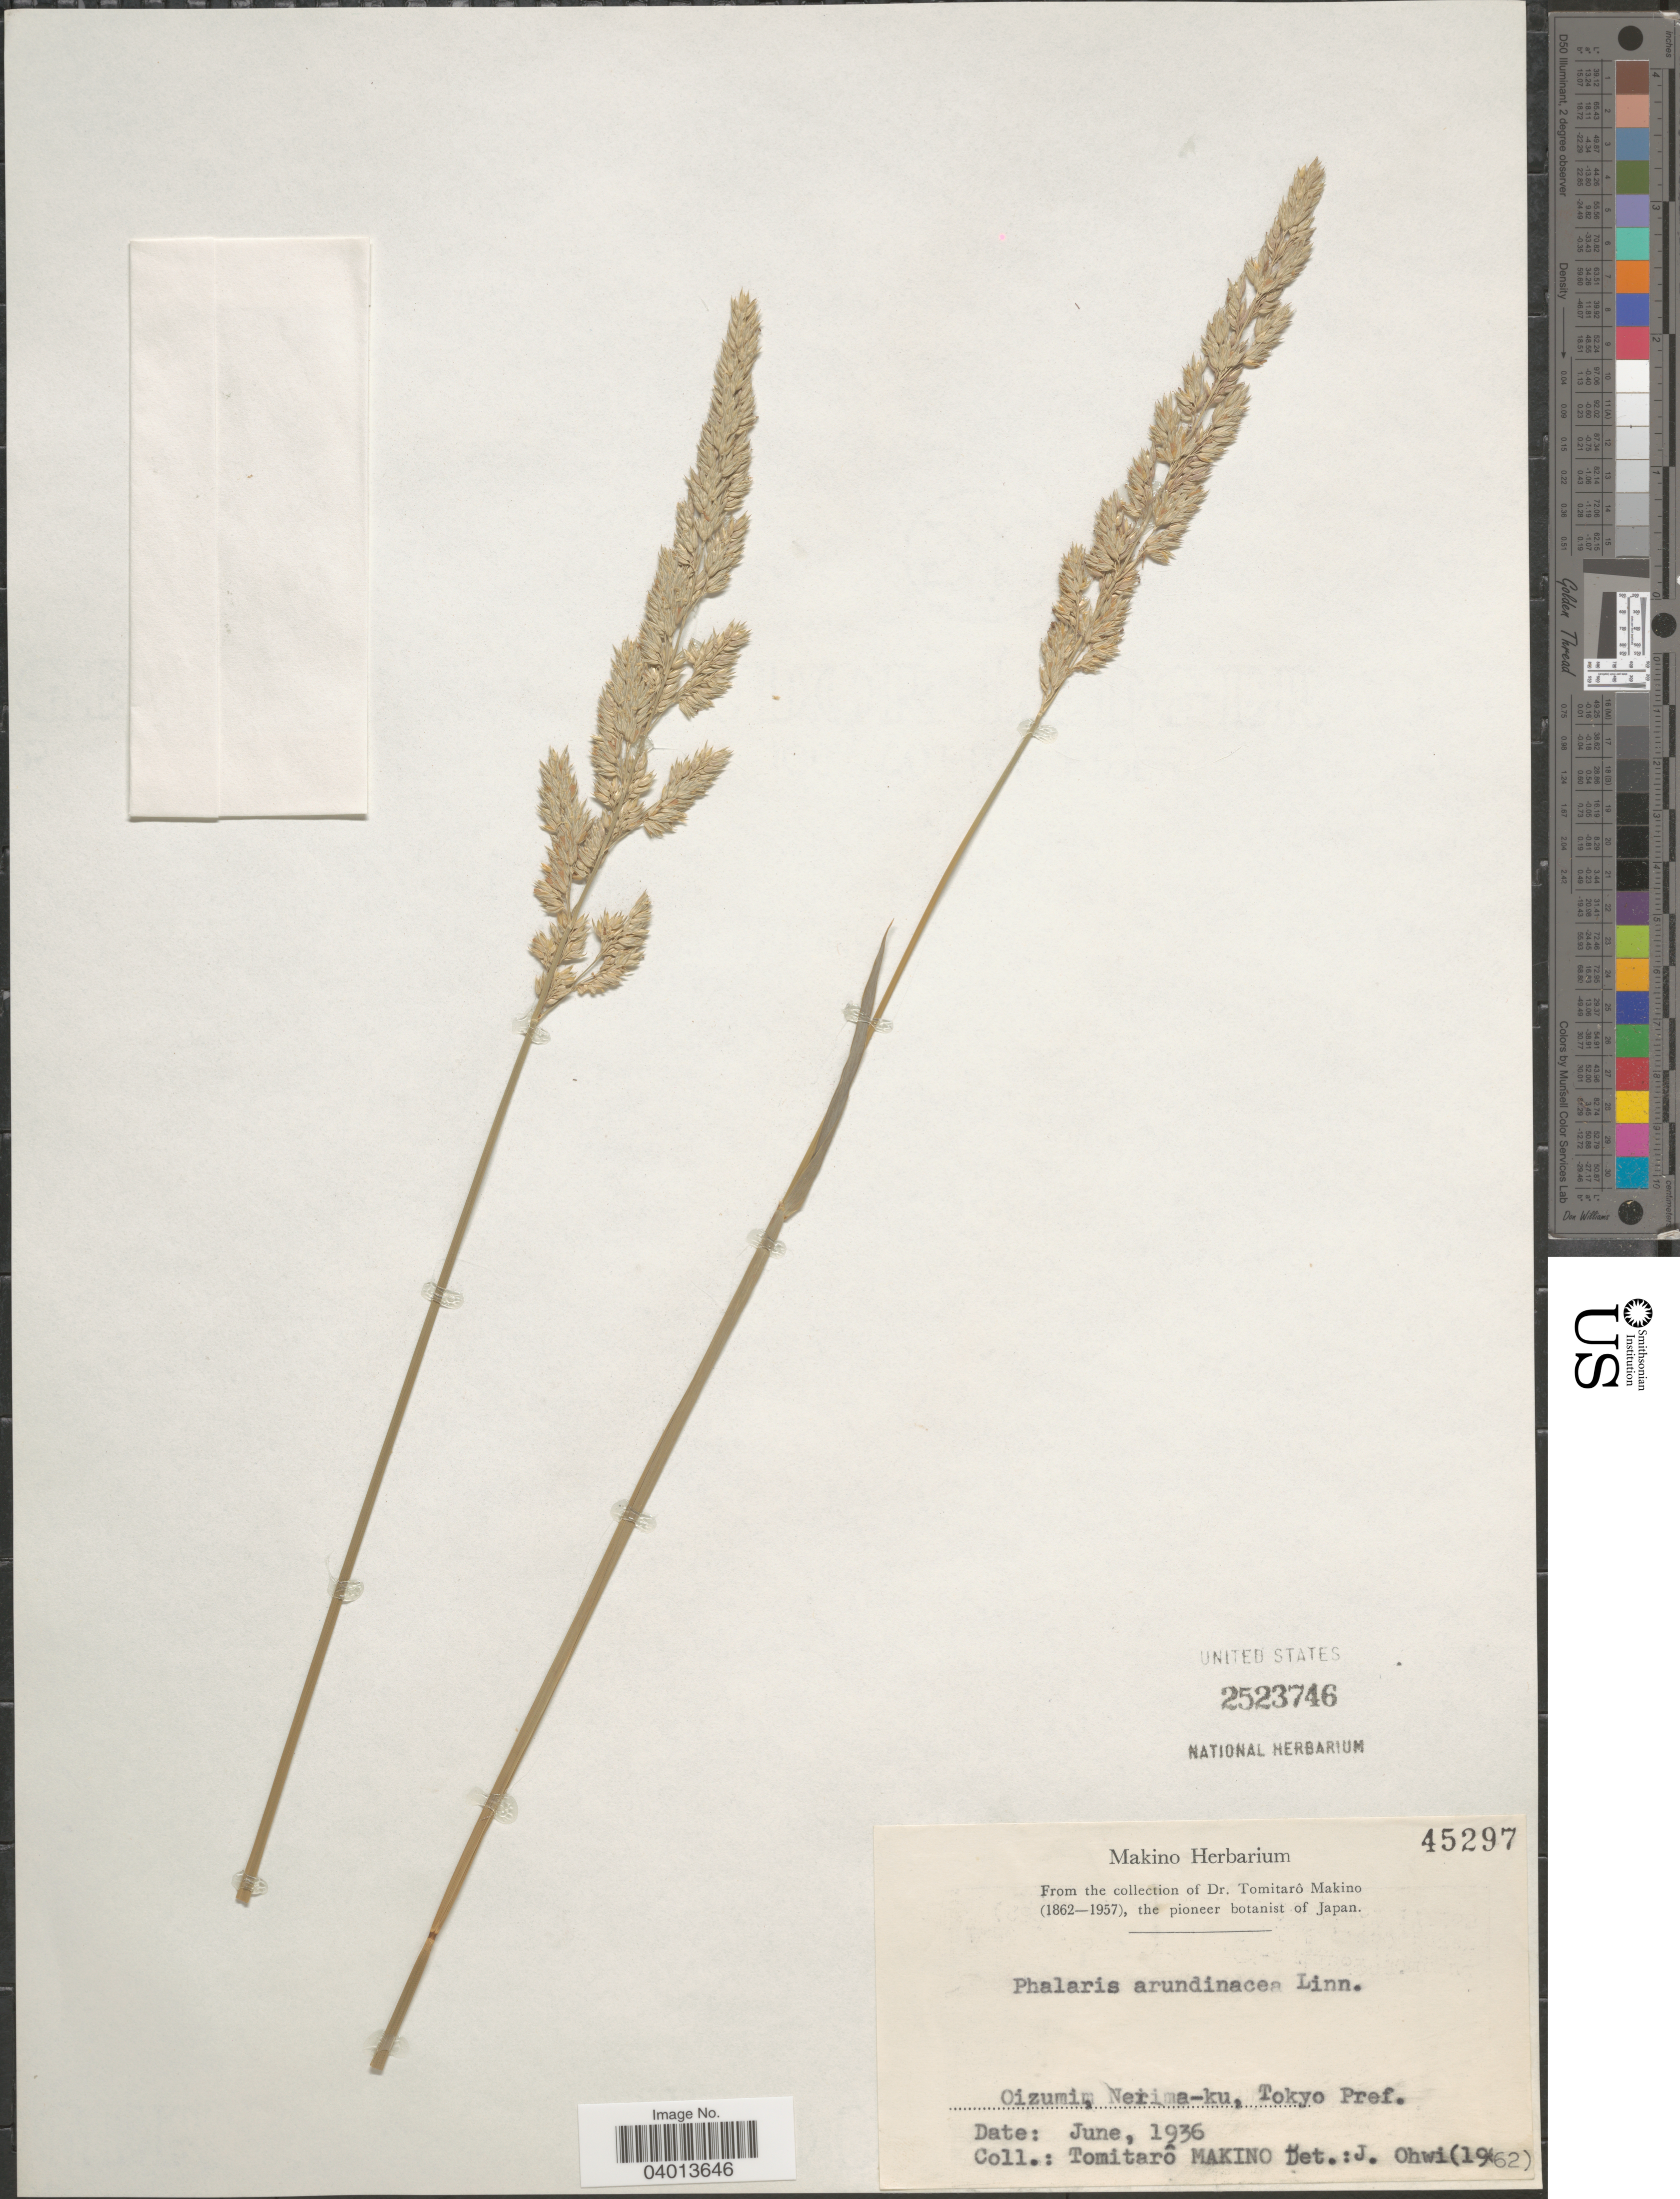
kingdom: Plantae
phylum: Tracheophyta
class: Liliopsida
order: Poales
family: Poaceae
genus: Phalaris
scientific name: Phalaris arundinacea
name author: L.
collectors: T. Makino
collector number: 45297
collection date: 1936-06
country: Japan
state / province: Tokyo, Federal City of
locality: Oizumi, Nerima-ku, Tokyo Pref.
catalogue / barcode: US 2523746